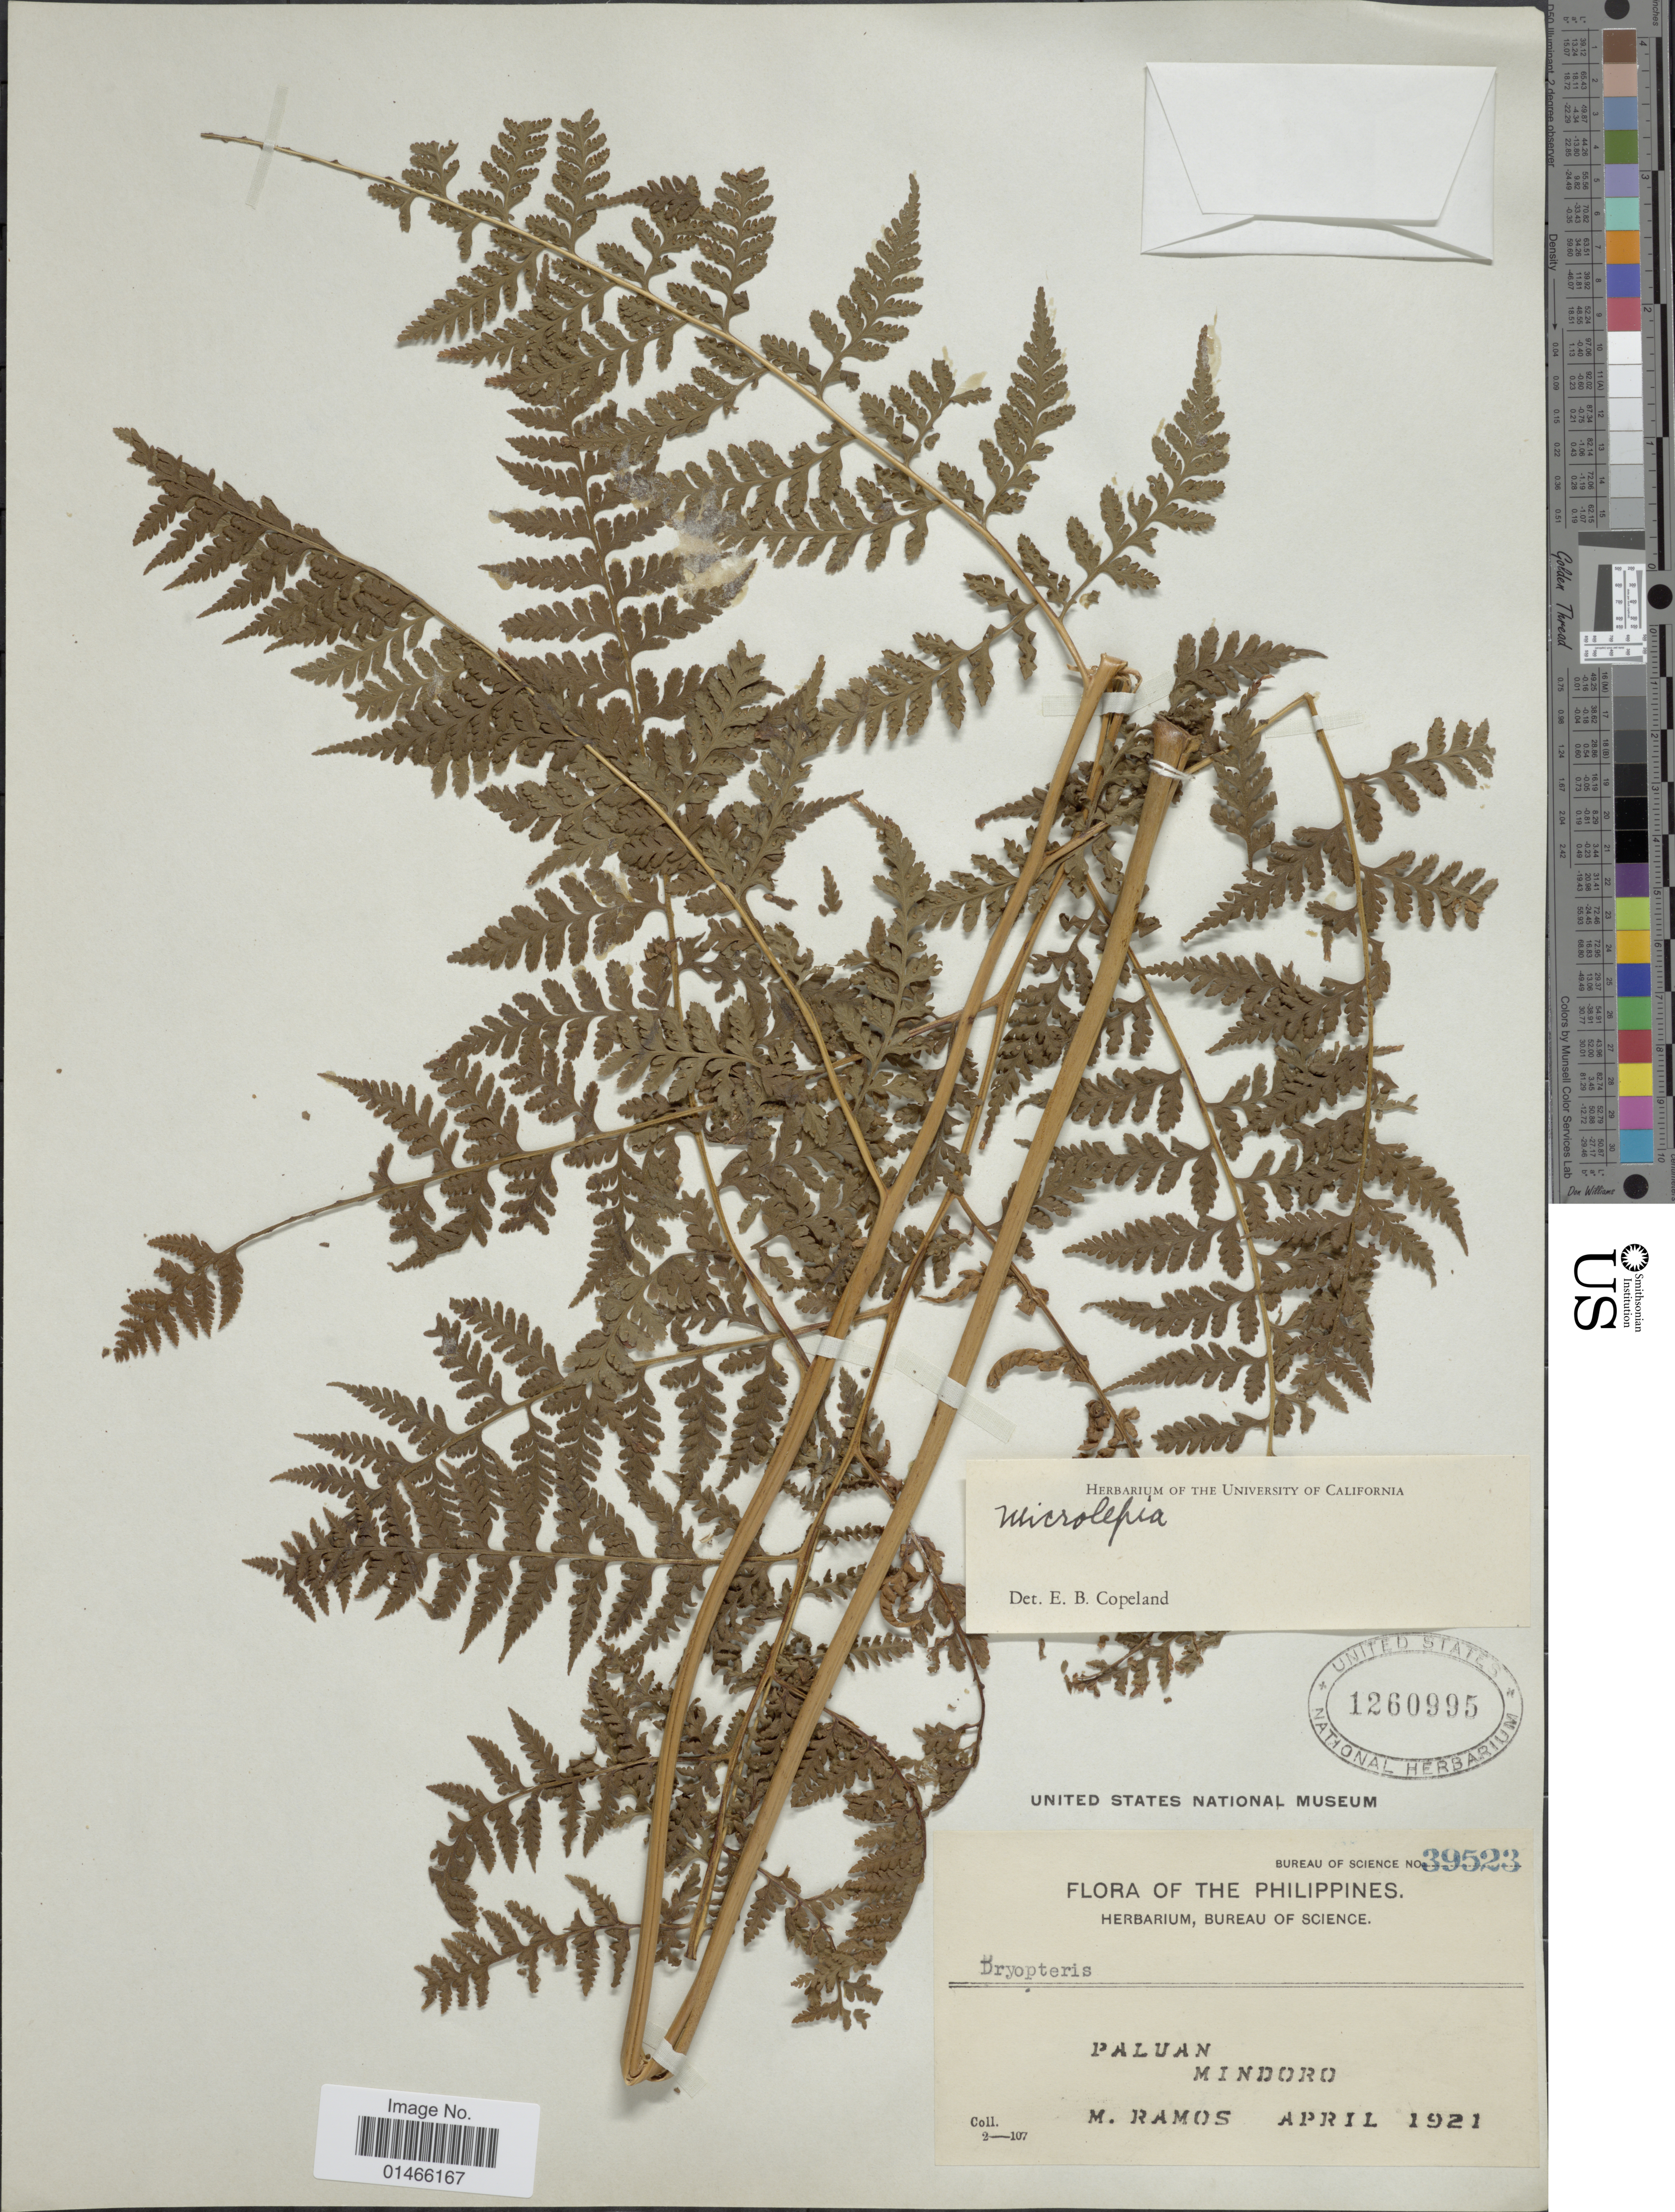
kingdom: Plantae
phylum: Tracheophyta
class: Polypodiopsida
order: Polypodiales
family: Dennstaedtiaceae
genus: Microlepia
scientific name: Microlepia sp.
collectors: M. Ramos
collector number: Bureau of Science 39523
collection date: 1921-04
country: Philippines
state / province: Mimaropa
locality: Paluan, Mindoro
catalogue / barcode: US 1260995